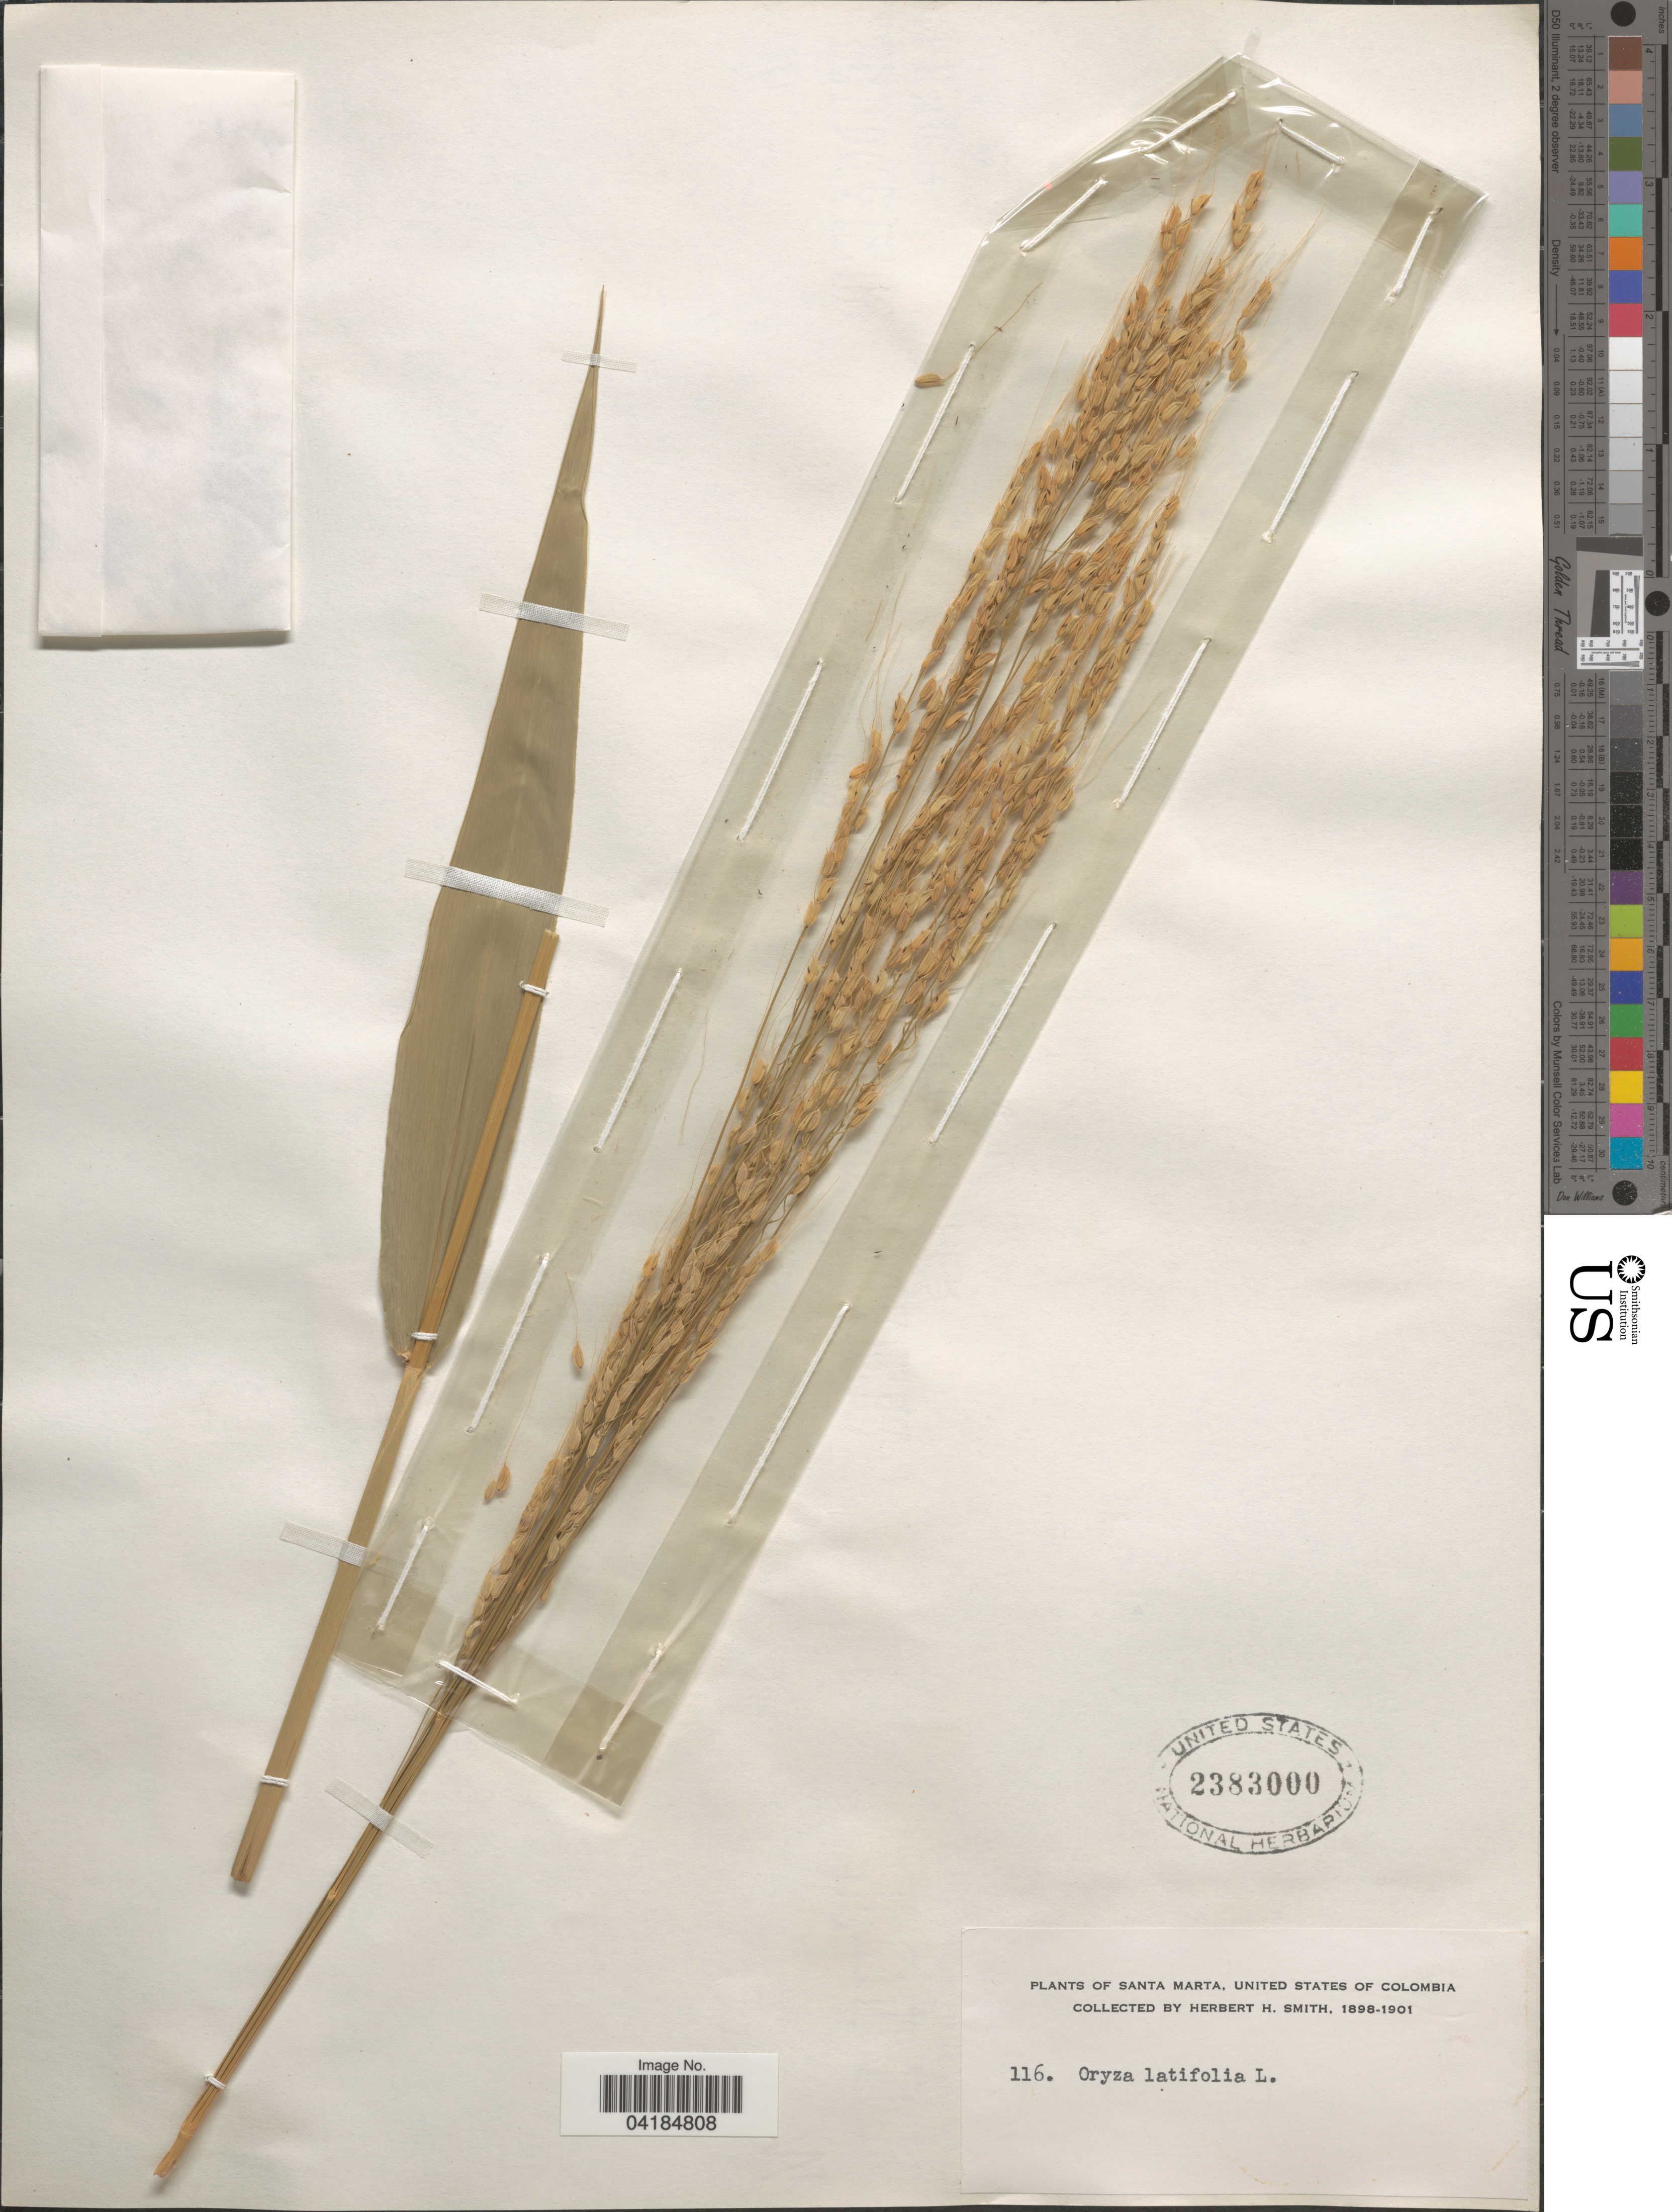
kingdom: Plantae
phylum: Tracheophyta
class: Liliopsida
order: Poales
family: Poaceae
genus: Oryza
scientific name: Oryza latifolia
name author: Desv.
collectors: Herbert H. Smith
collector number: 116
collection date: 1898/1901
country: Colombia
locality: Santa Marta.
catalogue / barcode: US 2383000